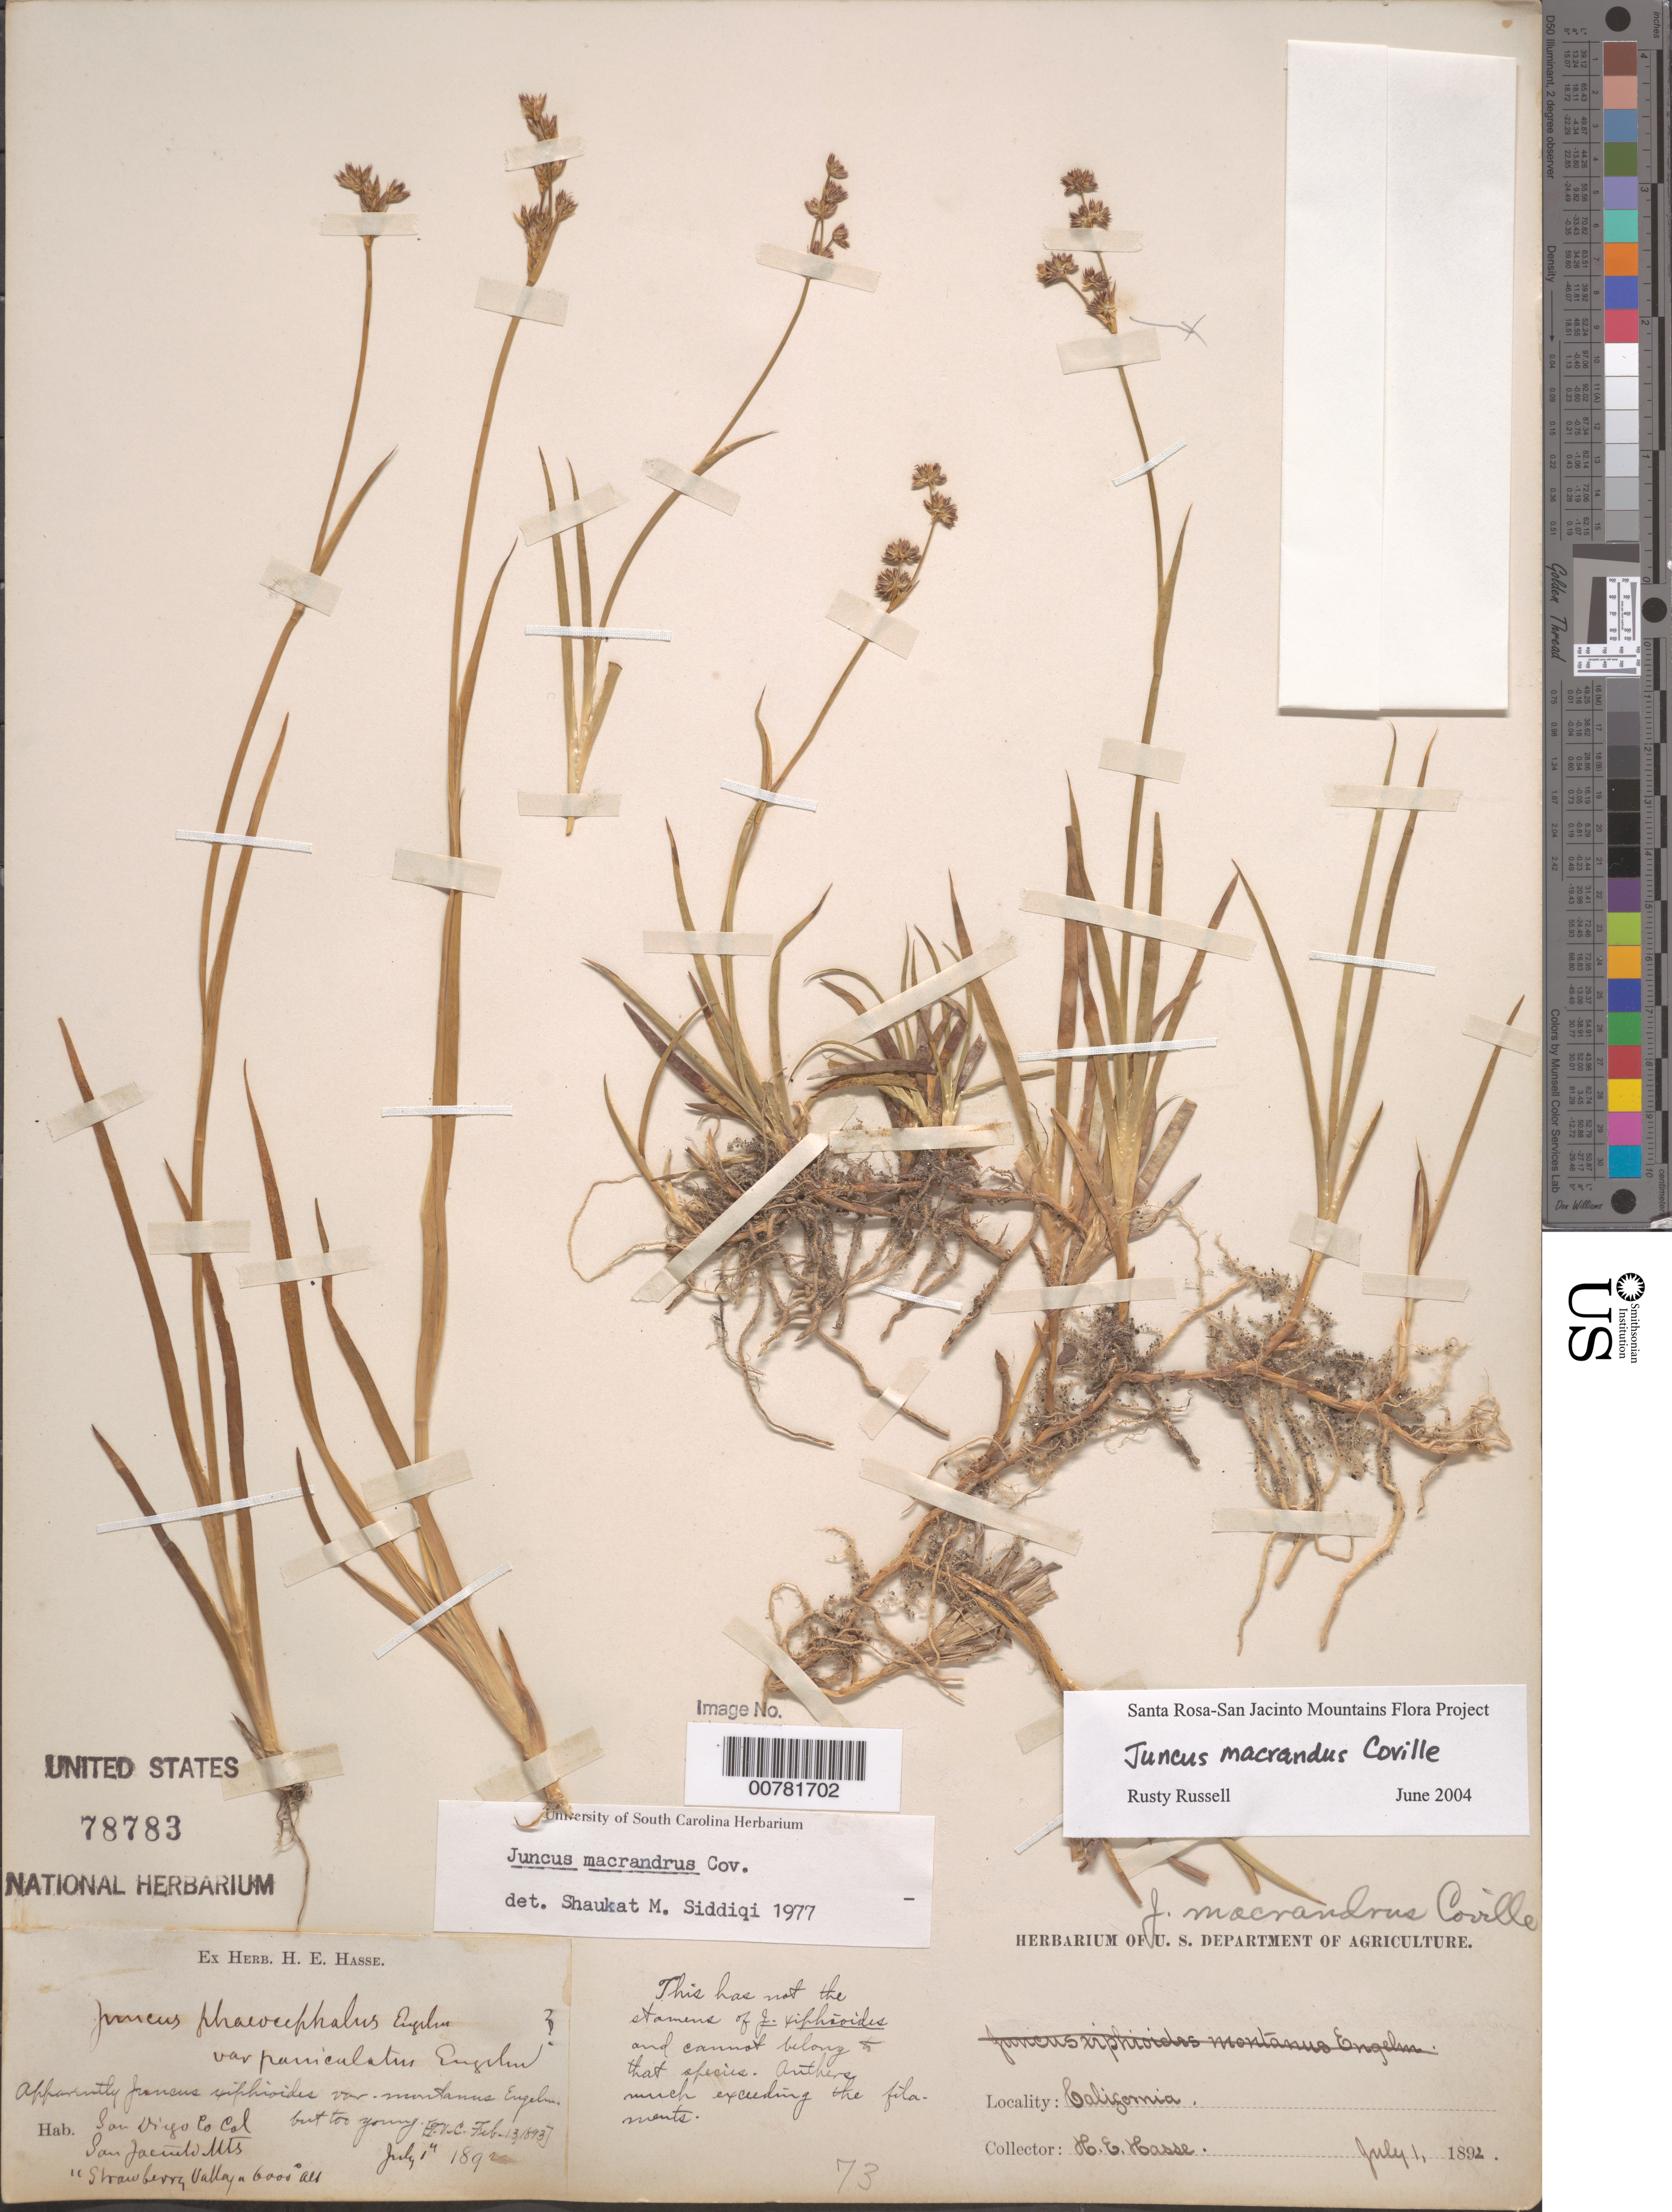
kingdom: Plantae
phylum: Tracheophyta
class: Liliopsida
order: Poales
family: Juncaceae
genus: Juncus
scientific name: Juncus macrandrus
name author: Coville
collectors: H. E. Hasse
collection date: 1892-07-01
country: United States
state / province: California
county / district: Riverside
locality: San Vigo Co. San Jacinto Mts. 'Strawberry Valley'.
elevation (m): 1829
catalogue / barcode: US 78783